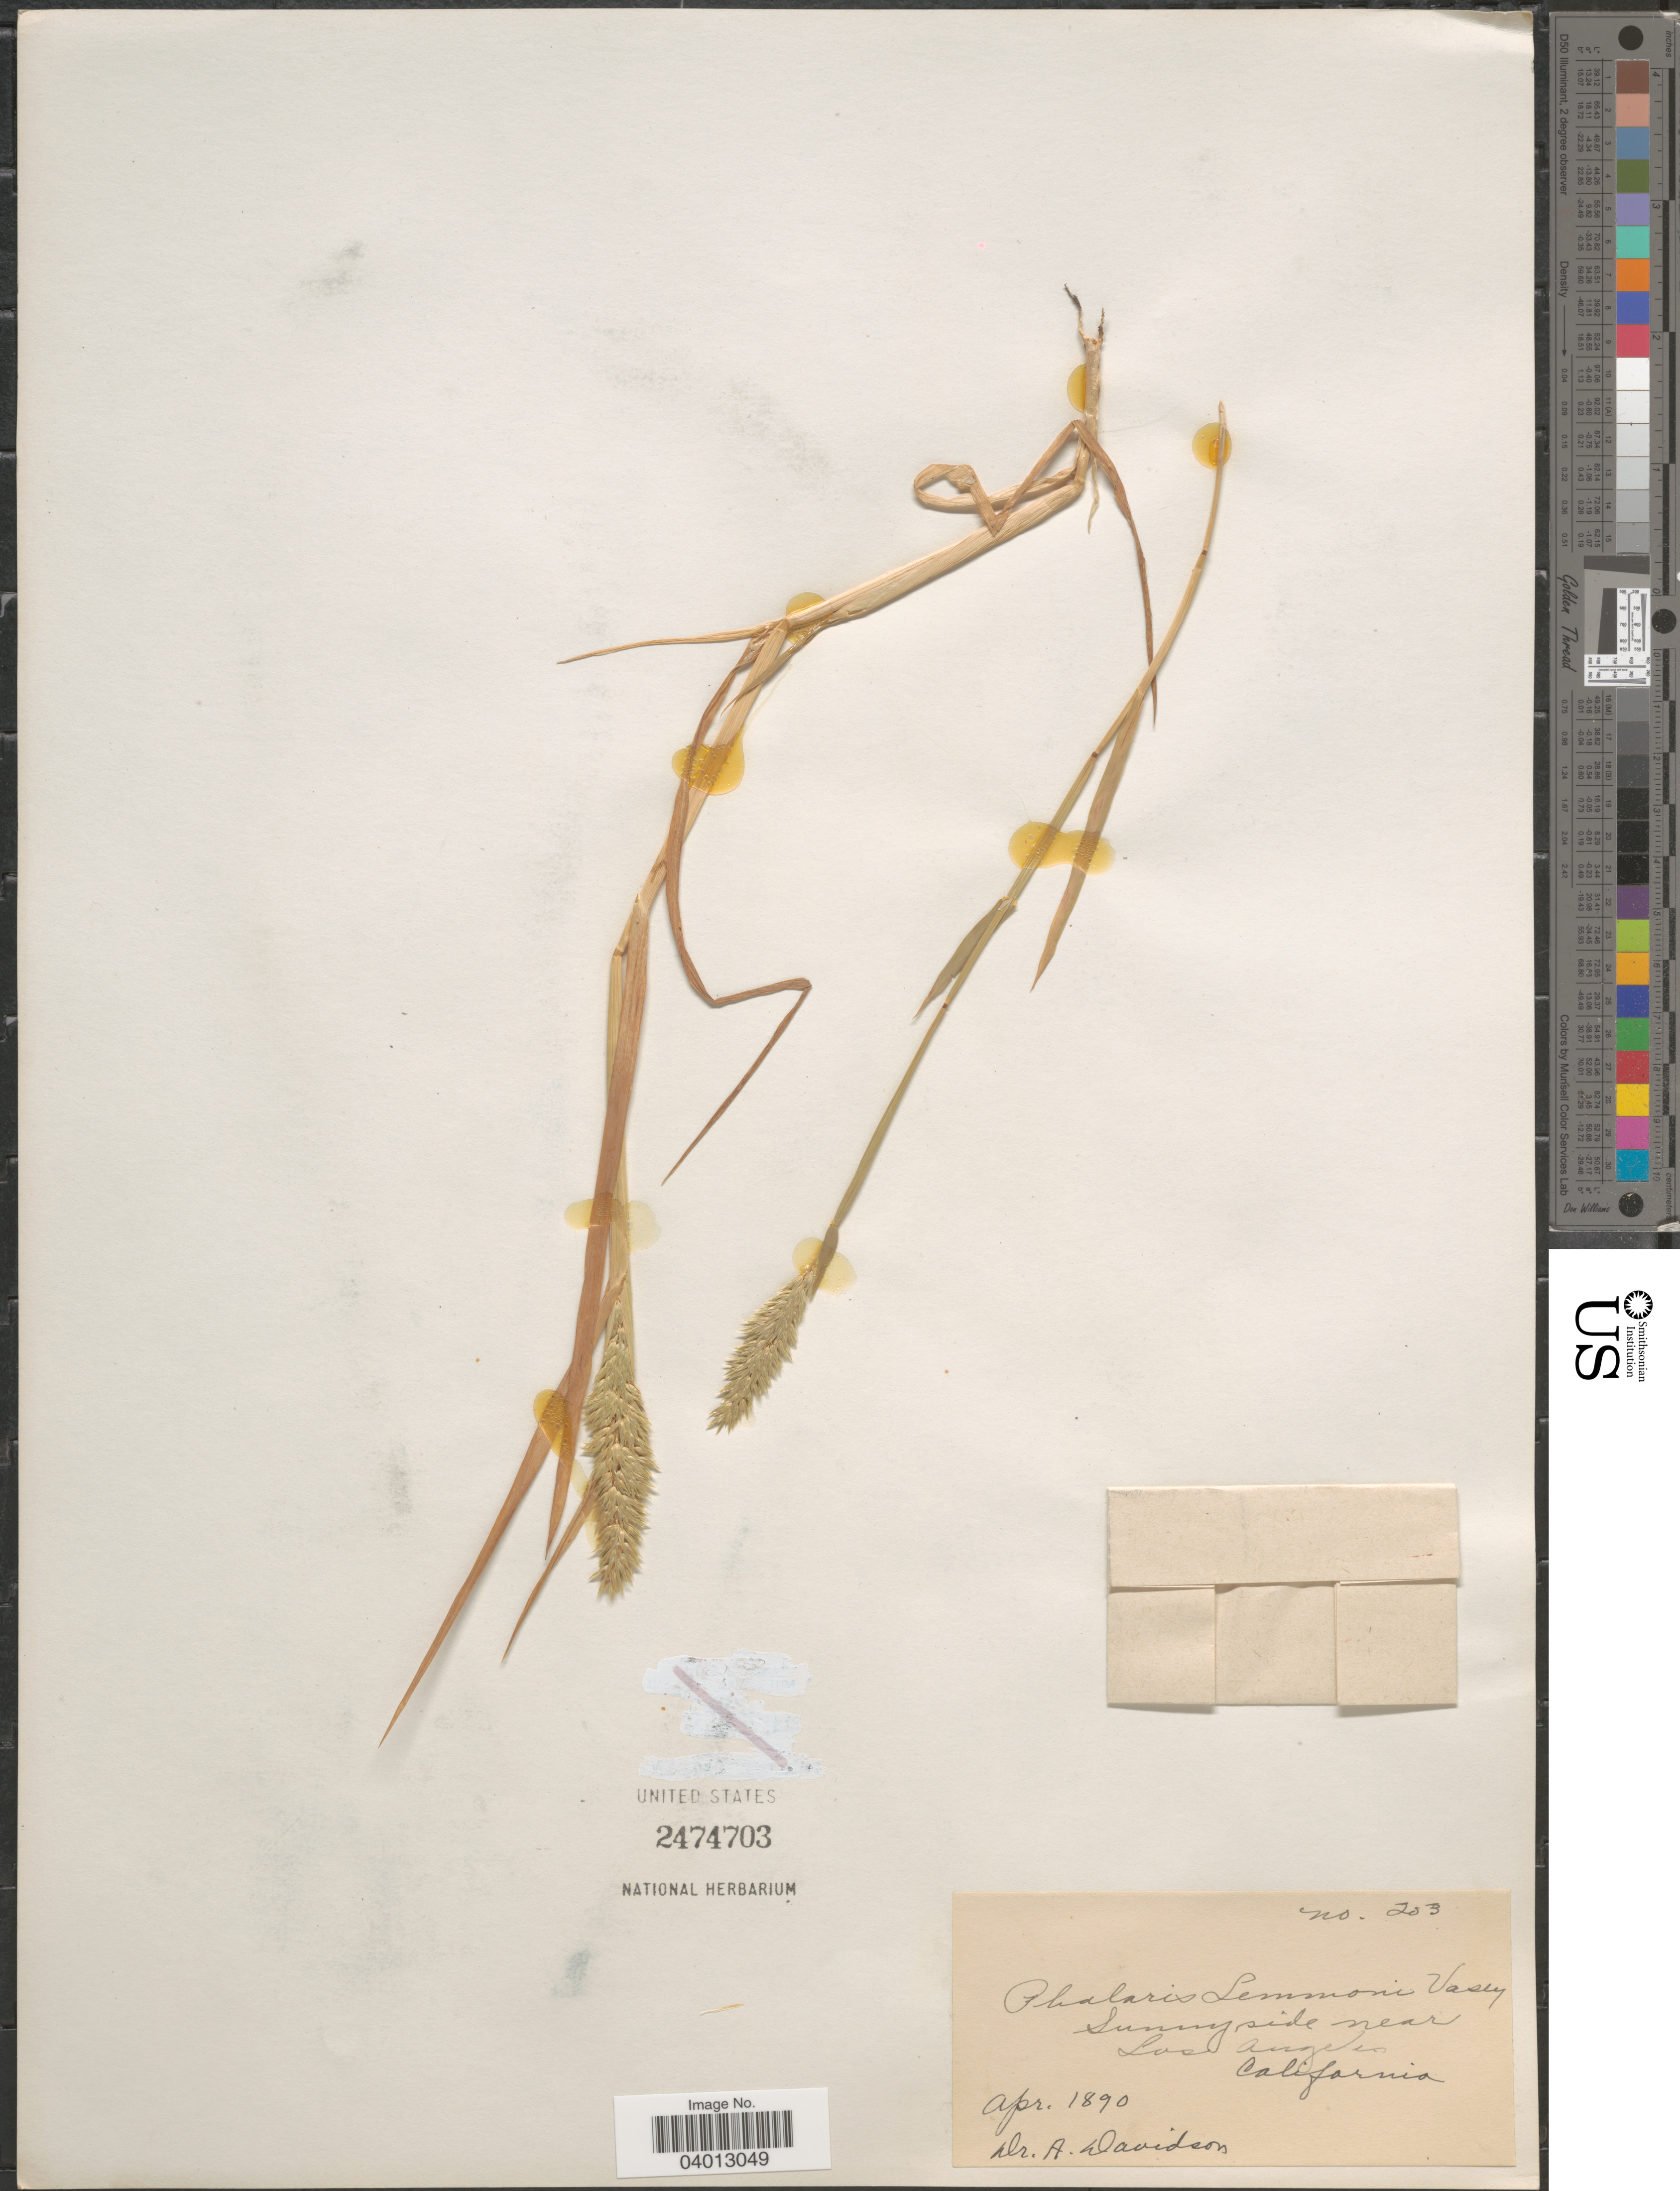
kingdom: Plantae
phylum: Tracheophyta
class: Liliopsida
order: Poales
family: Poaceae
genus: Phalaris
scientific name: Phalaris lemmonii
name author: Vasey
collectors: A. Davidson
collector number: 203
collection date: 1890-04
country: United States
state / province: California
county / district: Los Angeles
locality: Sunny side near Los Angeles.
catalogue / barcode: US 2474703